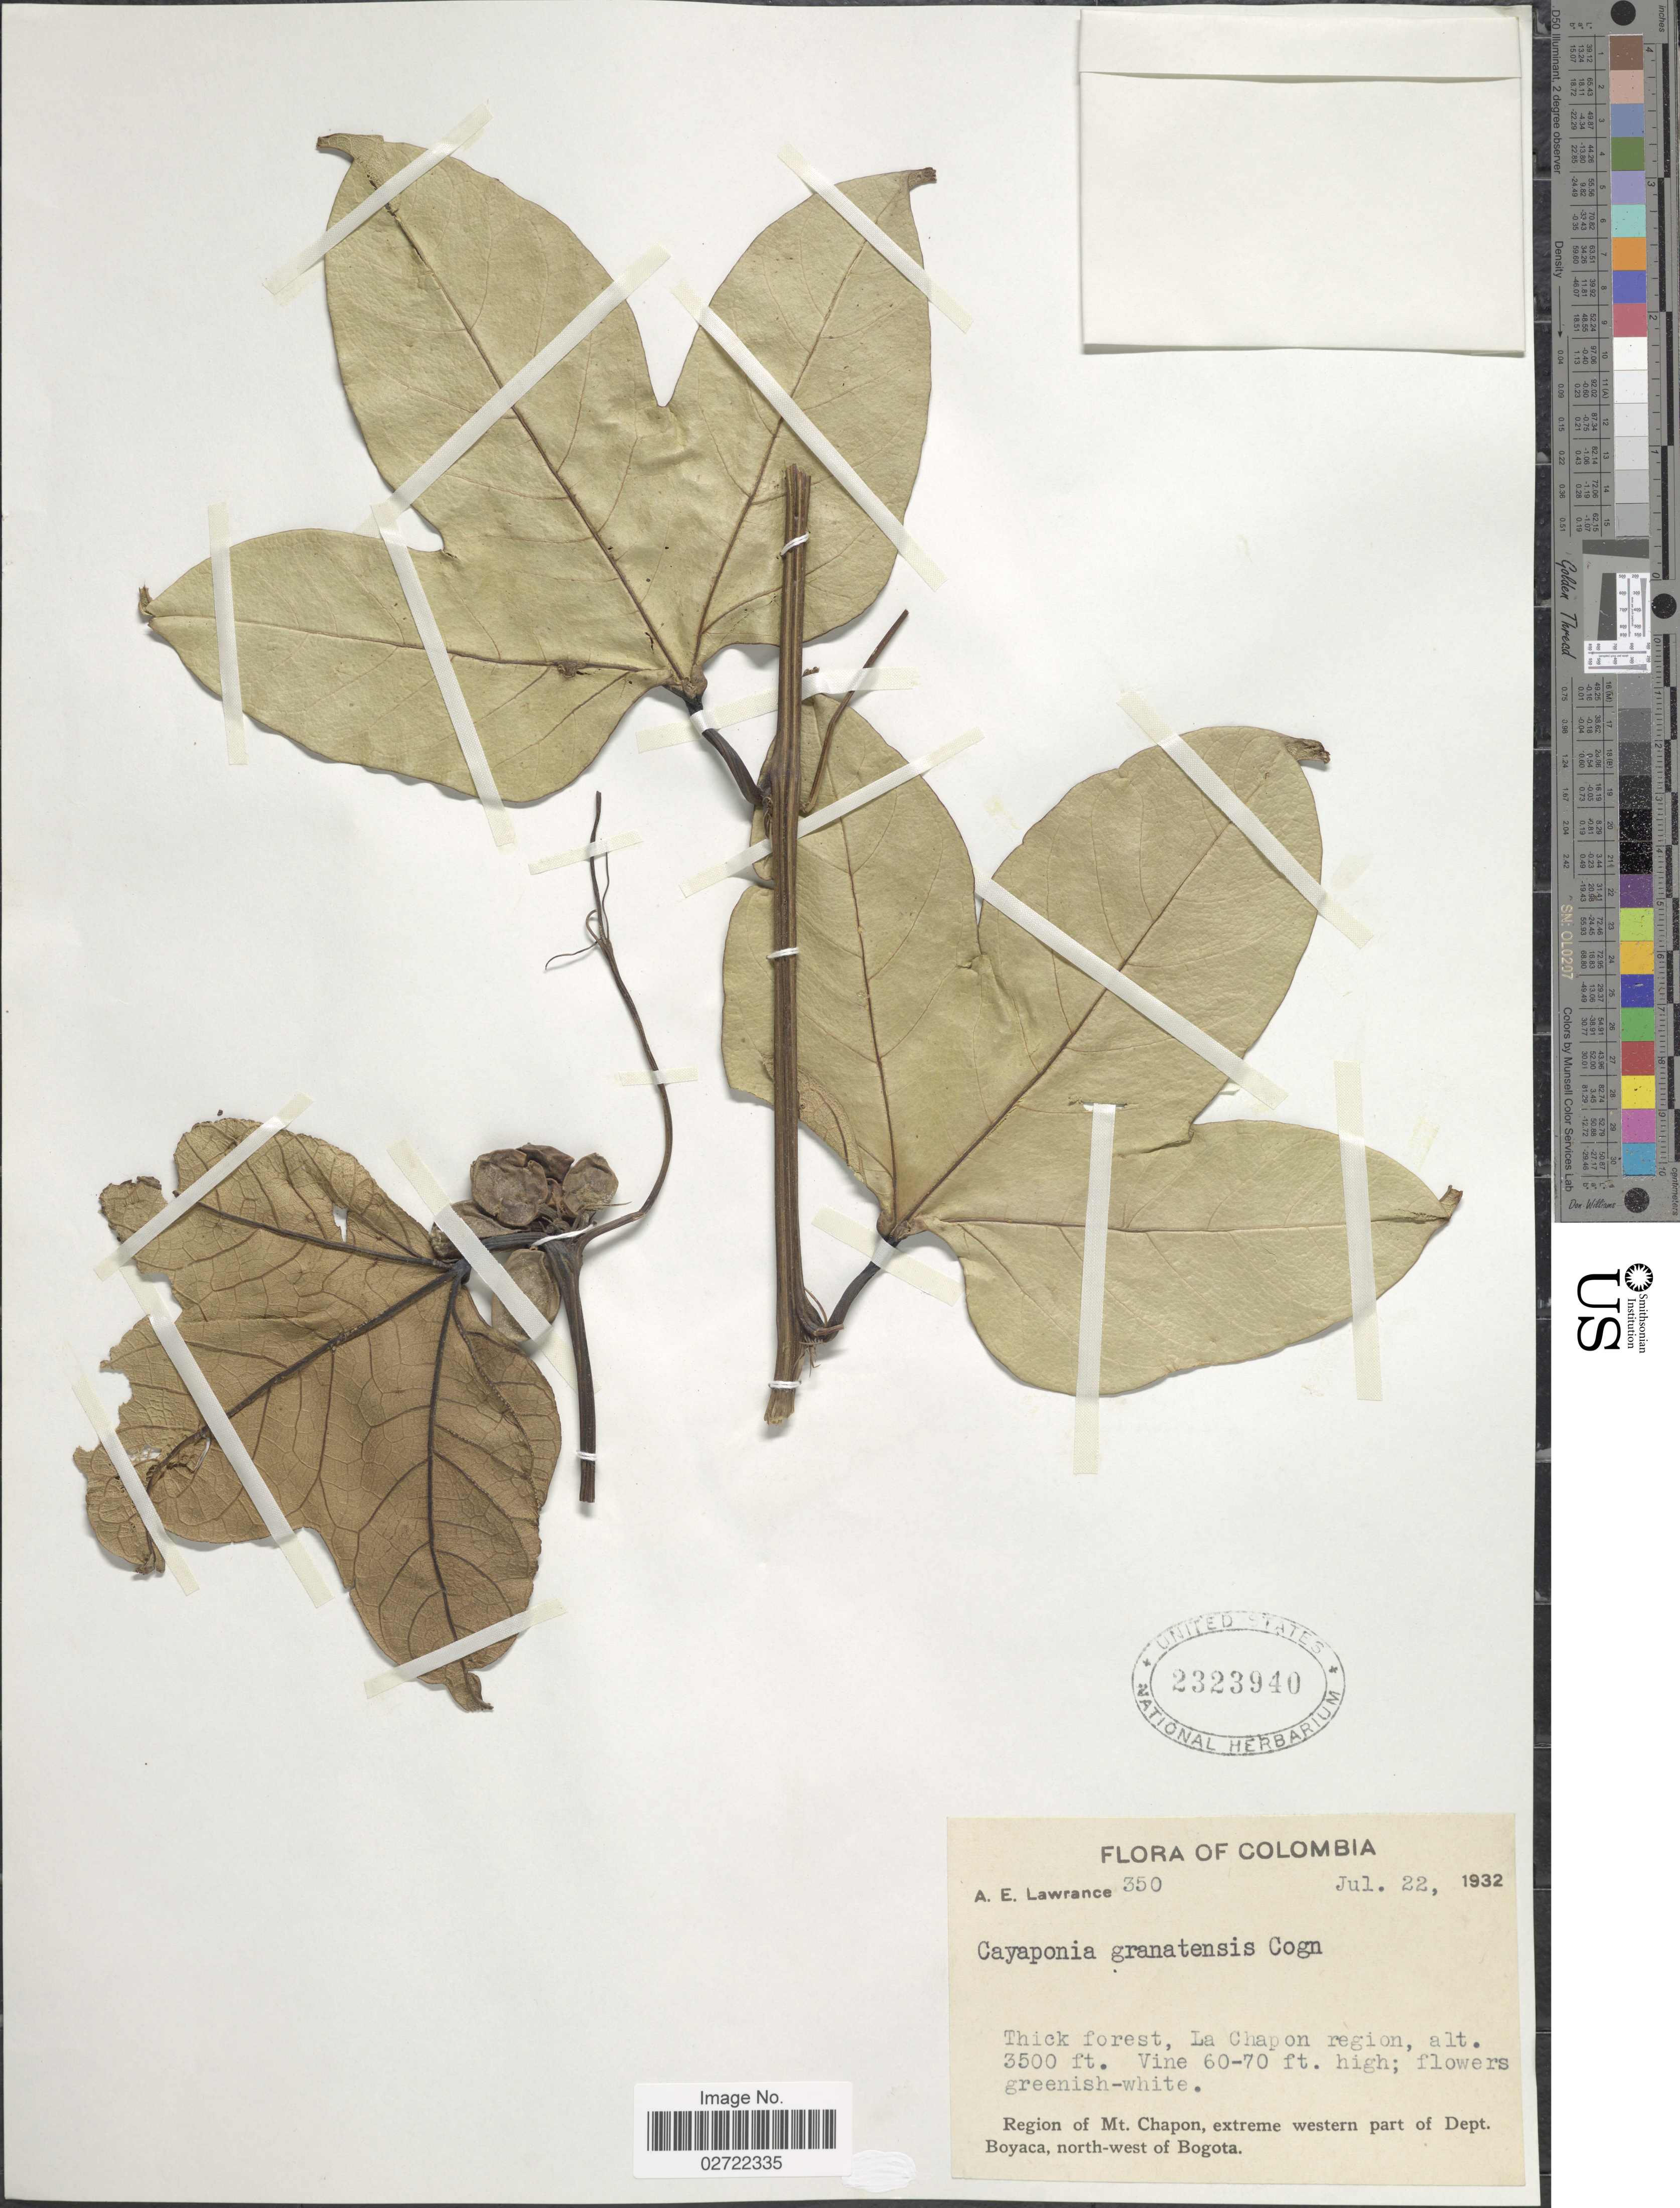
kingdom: Plantae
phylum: Tracheophyta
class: Magnoliopsida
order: Cucurbitales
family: Cucurbitaceae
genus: Cayaponia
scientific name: Cayaponia granatensis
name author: Cogn.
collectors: A. Lawrance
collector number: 350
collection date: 1932-07-22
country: Colombia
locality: La Chap on region. Region of Mt. Chapon, extreme western part of Dept. Boyaca, north-west of Bogota.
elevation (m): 1067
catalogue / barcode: US 2323940